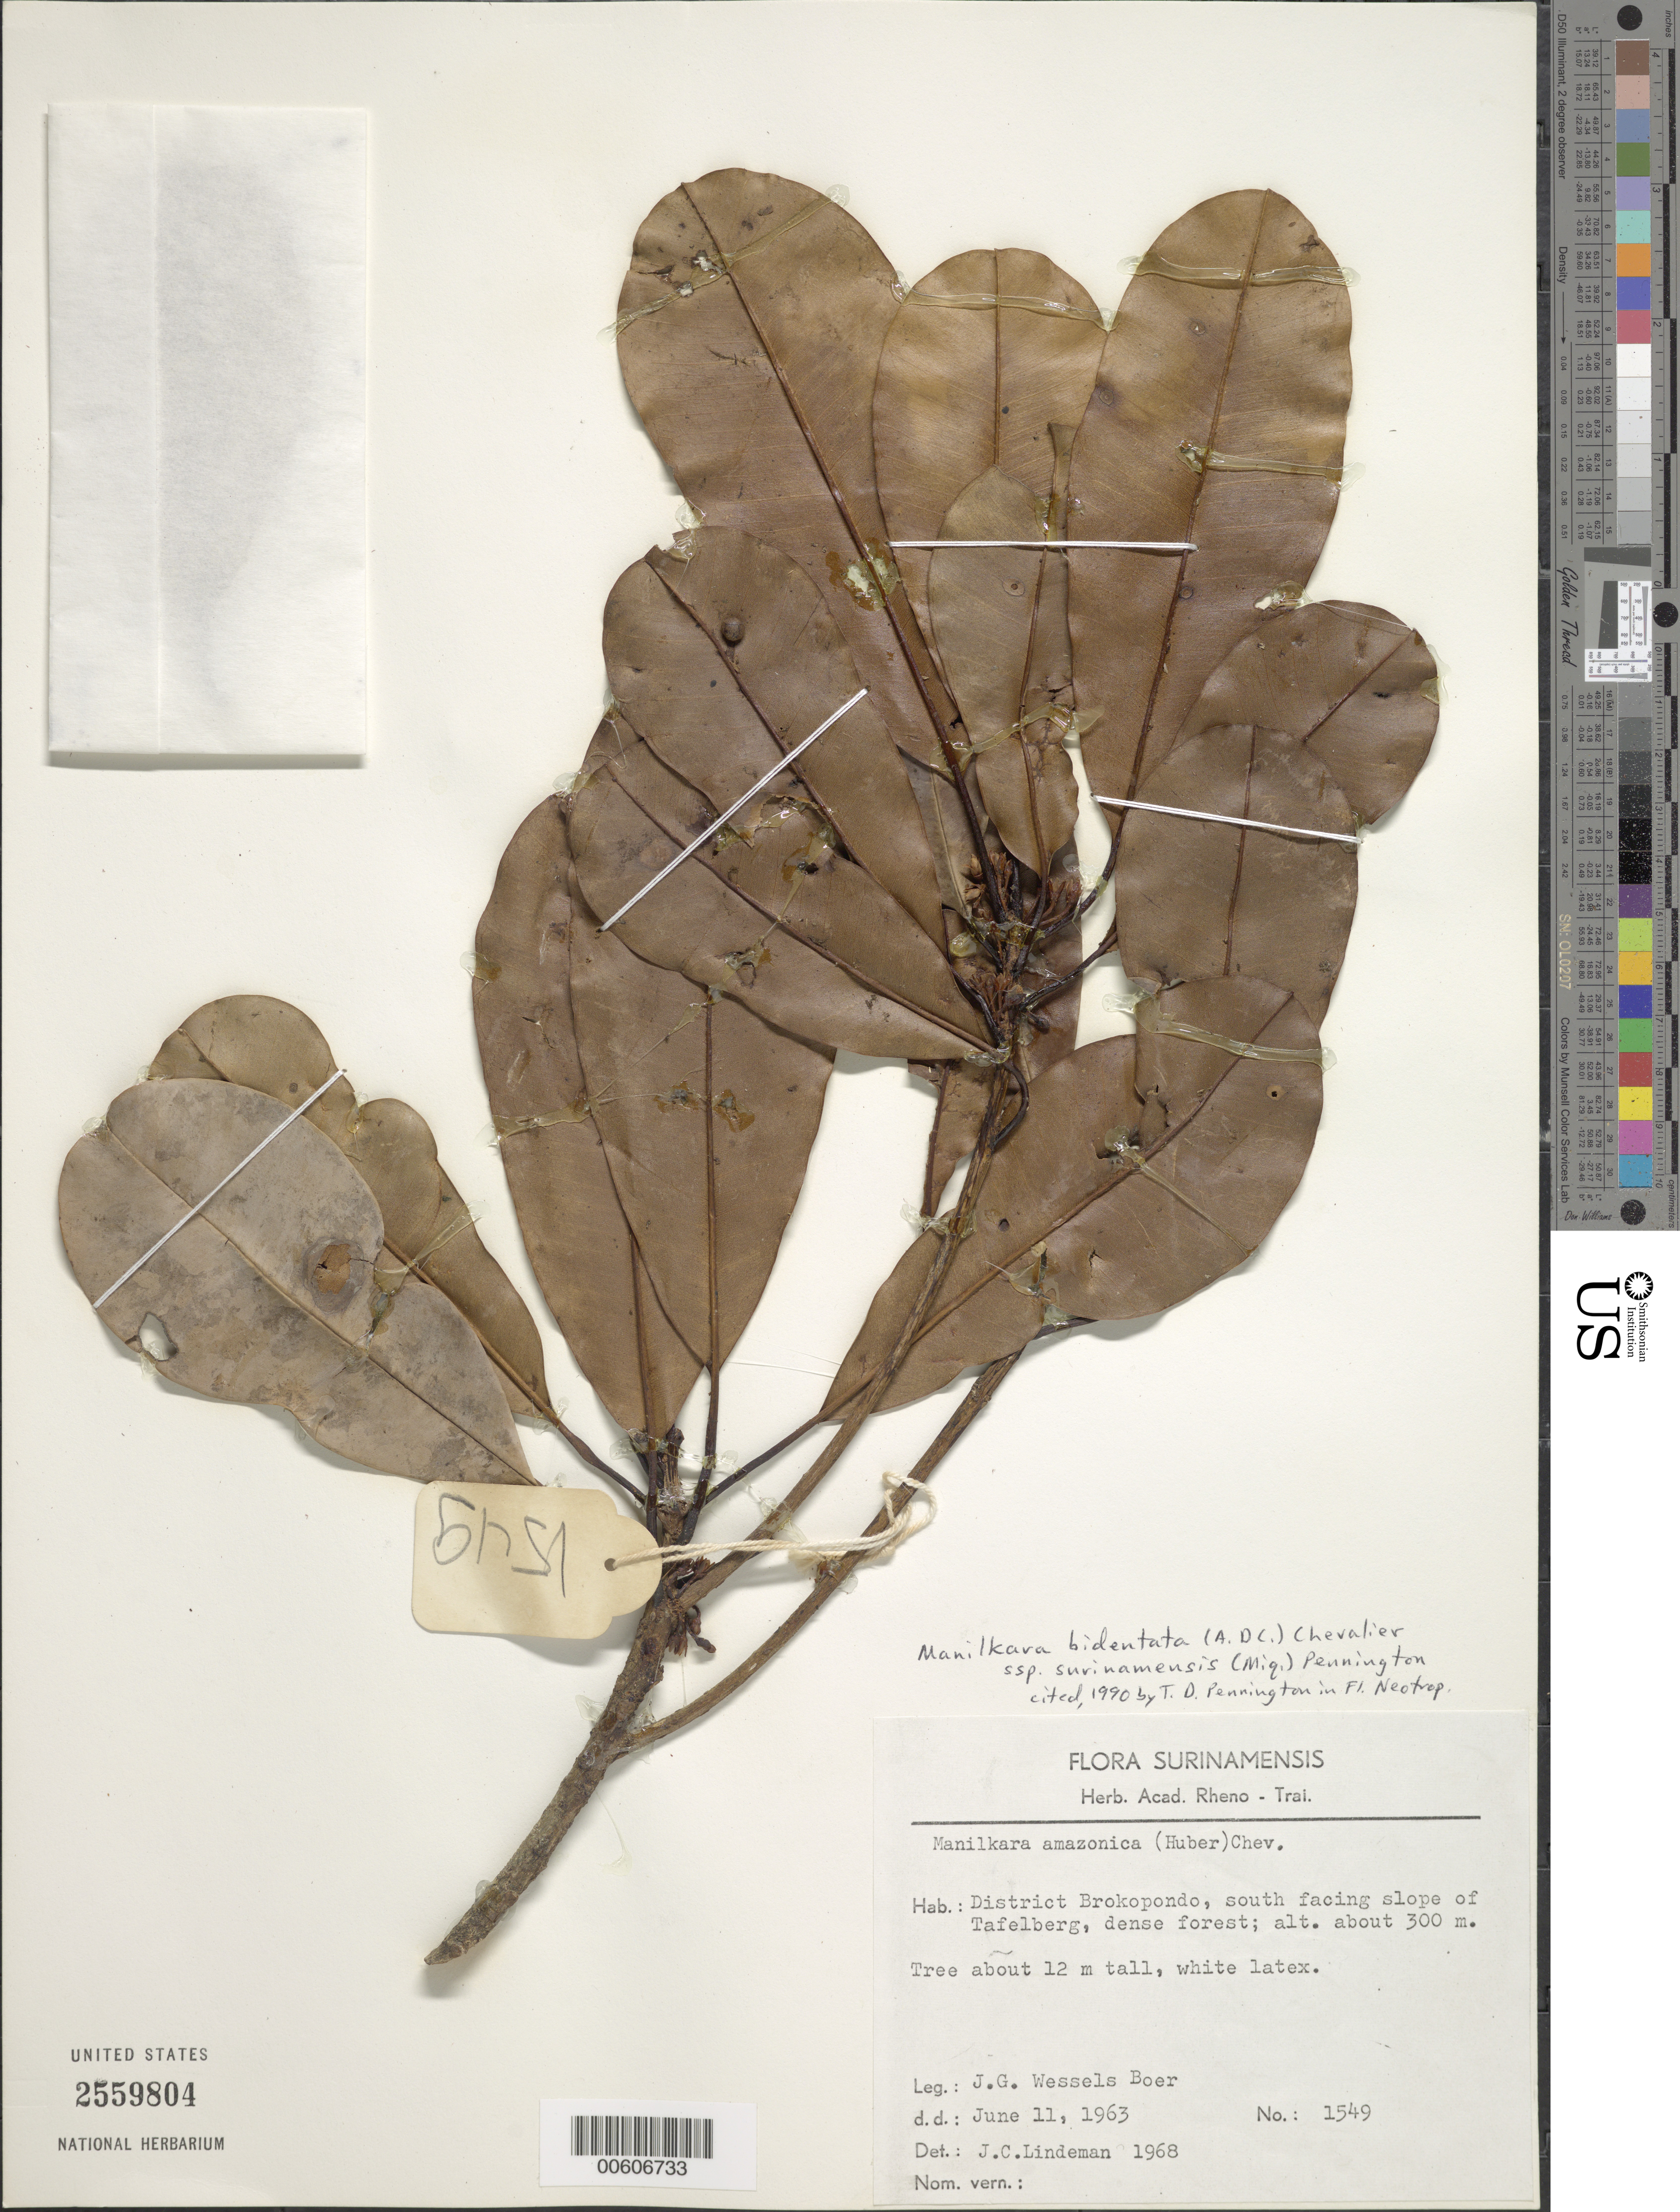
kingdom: Plantae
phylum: Tracheophyta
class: Magnoliopsida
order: Ericales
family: Sapotaceae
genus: Manilkara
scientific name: Manilkara bidentata subsp. surinamensis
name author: (Miq.) T.D. Penn.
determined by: Pennington, T. D., (K)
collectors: J. G. Wessels Boer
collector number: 1549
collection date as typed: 11-Jun-63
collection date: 1963-06-11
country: Suriname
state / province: Brokopondo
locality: Tafelberg (Table Mountain), south-facing slope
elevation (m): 300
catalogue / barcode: US 2559804